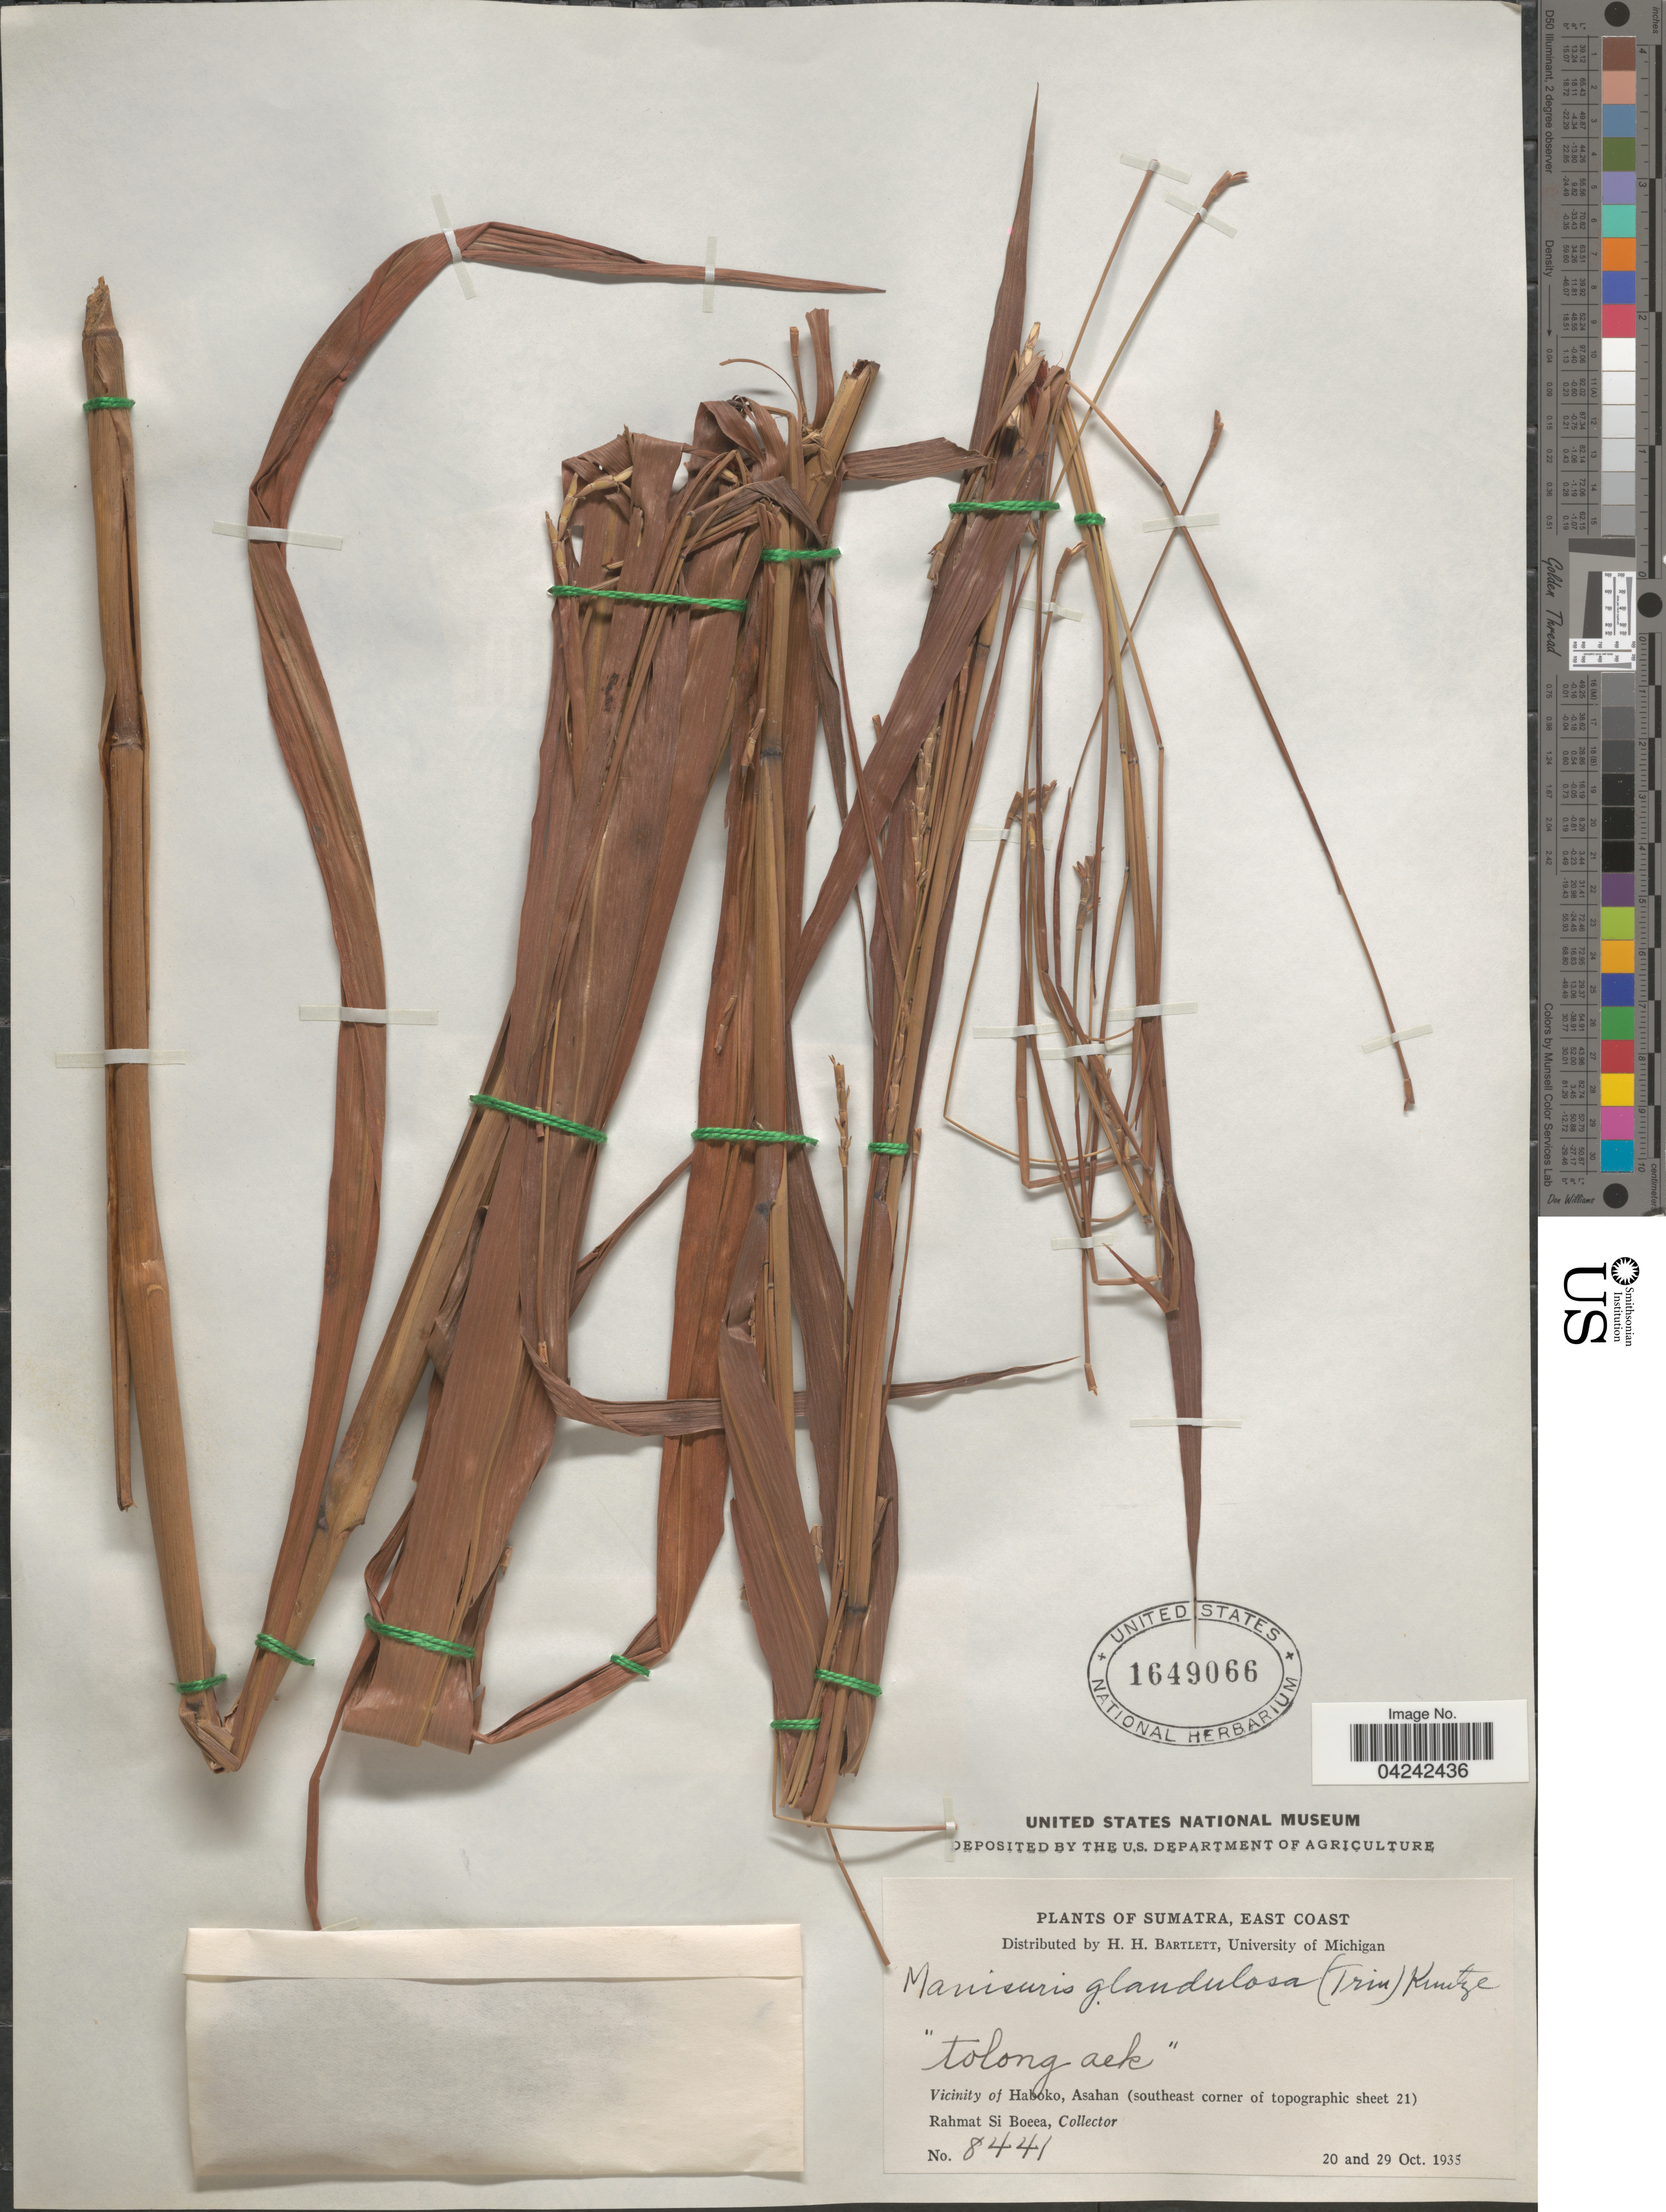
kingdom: Plantae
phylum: Tracheophyta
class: Liliopsida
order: Poales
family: Poaceae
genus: Rottboellia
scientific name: Rottboellia glandulosa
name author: Trin.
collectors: Rahmat Si Boeea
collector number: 8441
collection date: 1935-10-20/1935-10-29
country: Indonesia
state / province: Sumatra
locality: Sumatra, East Coast. Vicinity of Haboko, Asahan.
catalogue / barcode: US 1649066